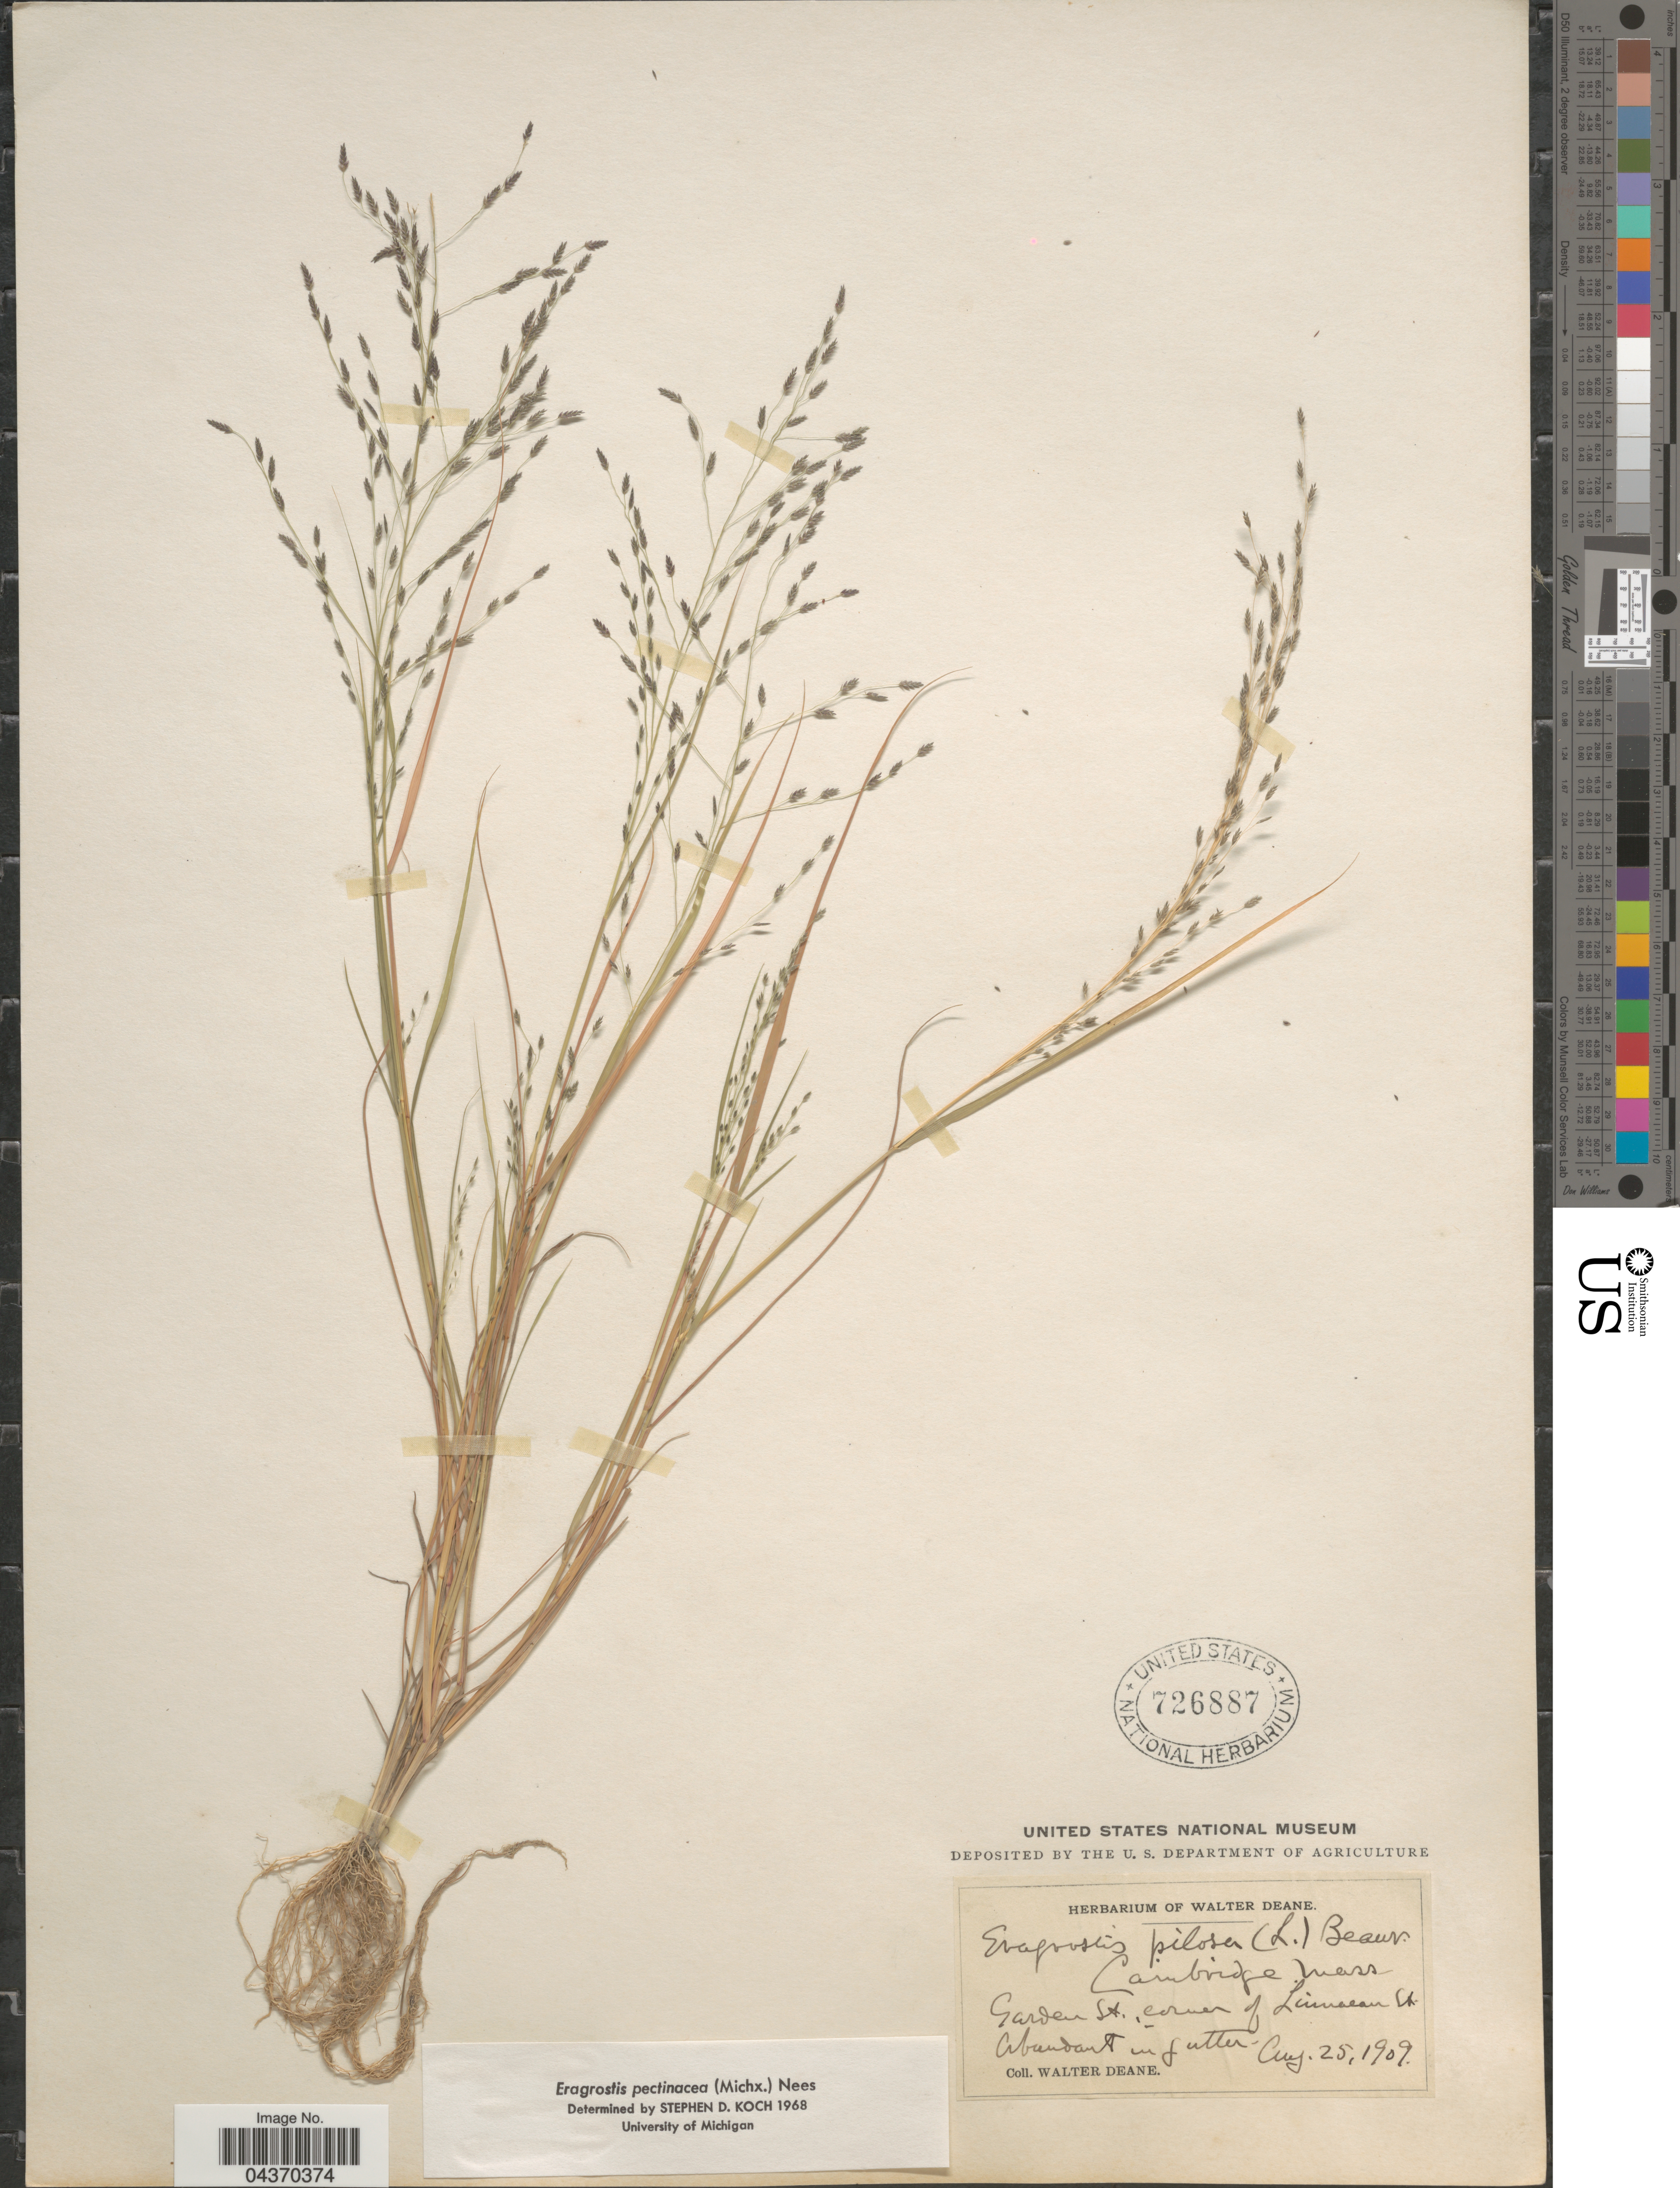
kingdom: Plantae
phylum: Tracheophyta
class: Liliopsida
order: Poales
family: Poaceae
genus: Eragrostis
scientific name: Eragrostis pectinacea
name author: (Michx.) Nees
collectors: W. Deane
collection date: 1909-08-25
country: United States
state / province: Massachusetts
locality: Cambridge. Garden St., corner of Linnaean St.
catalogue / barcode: US 726887